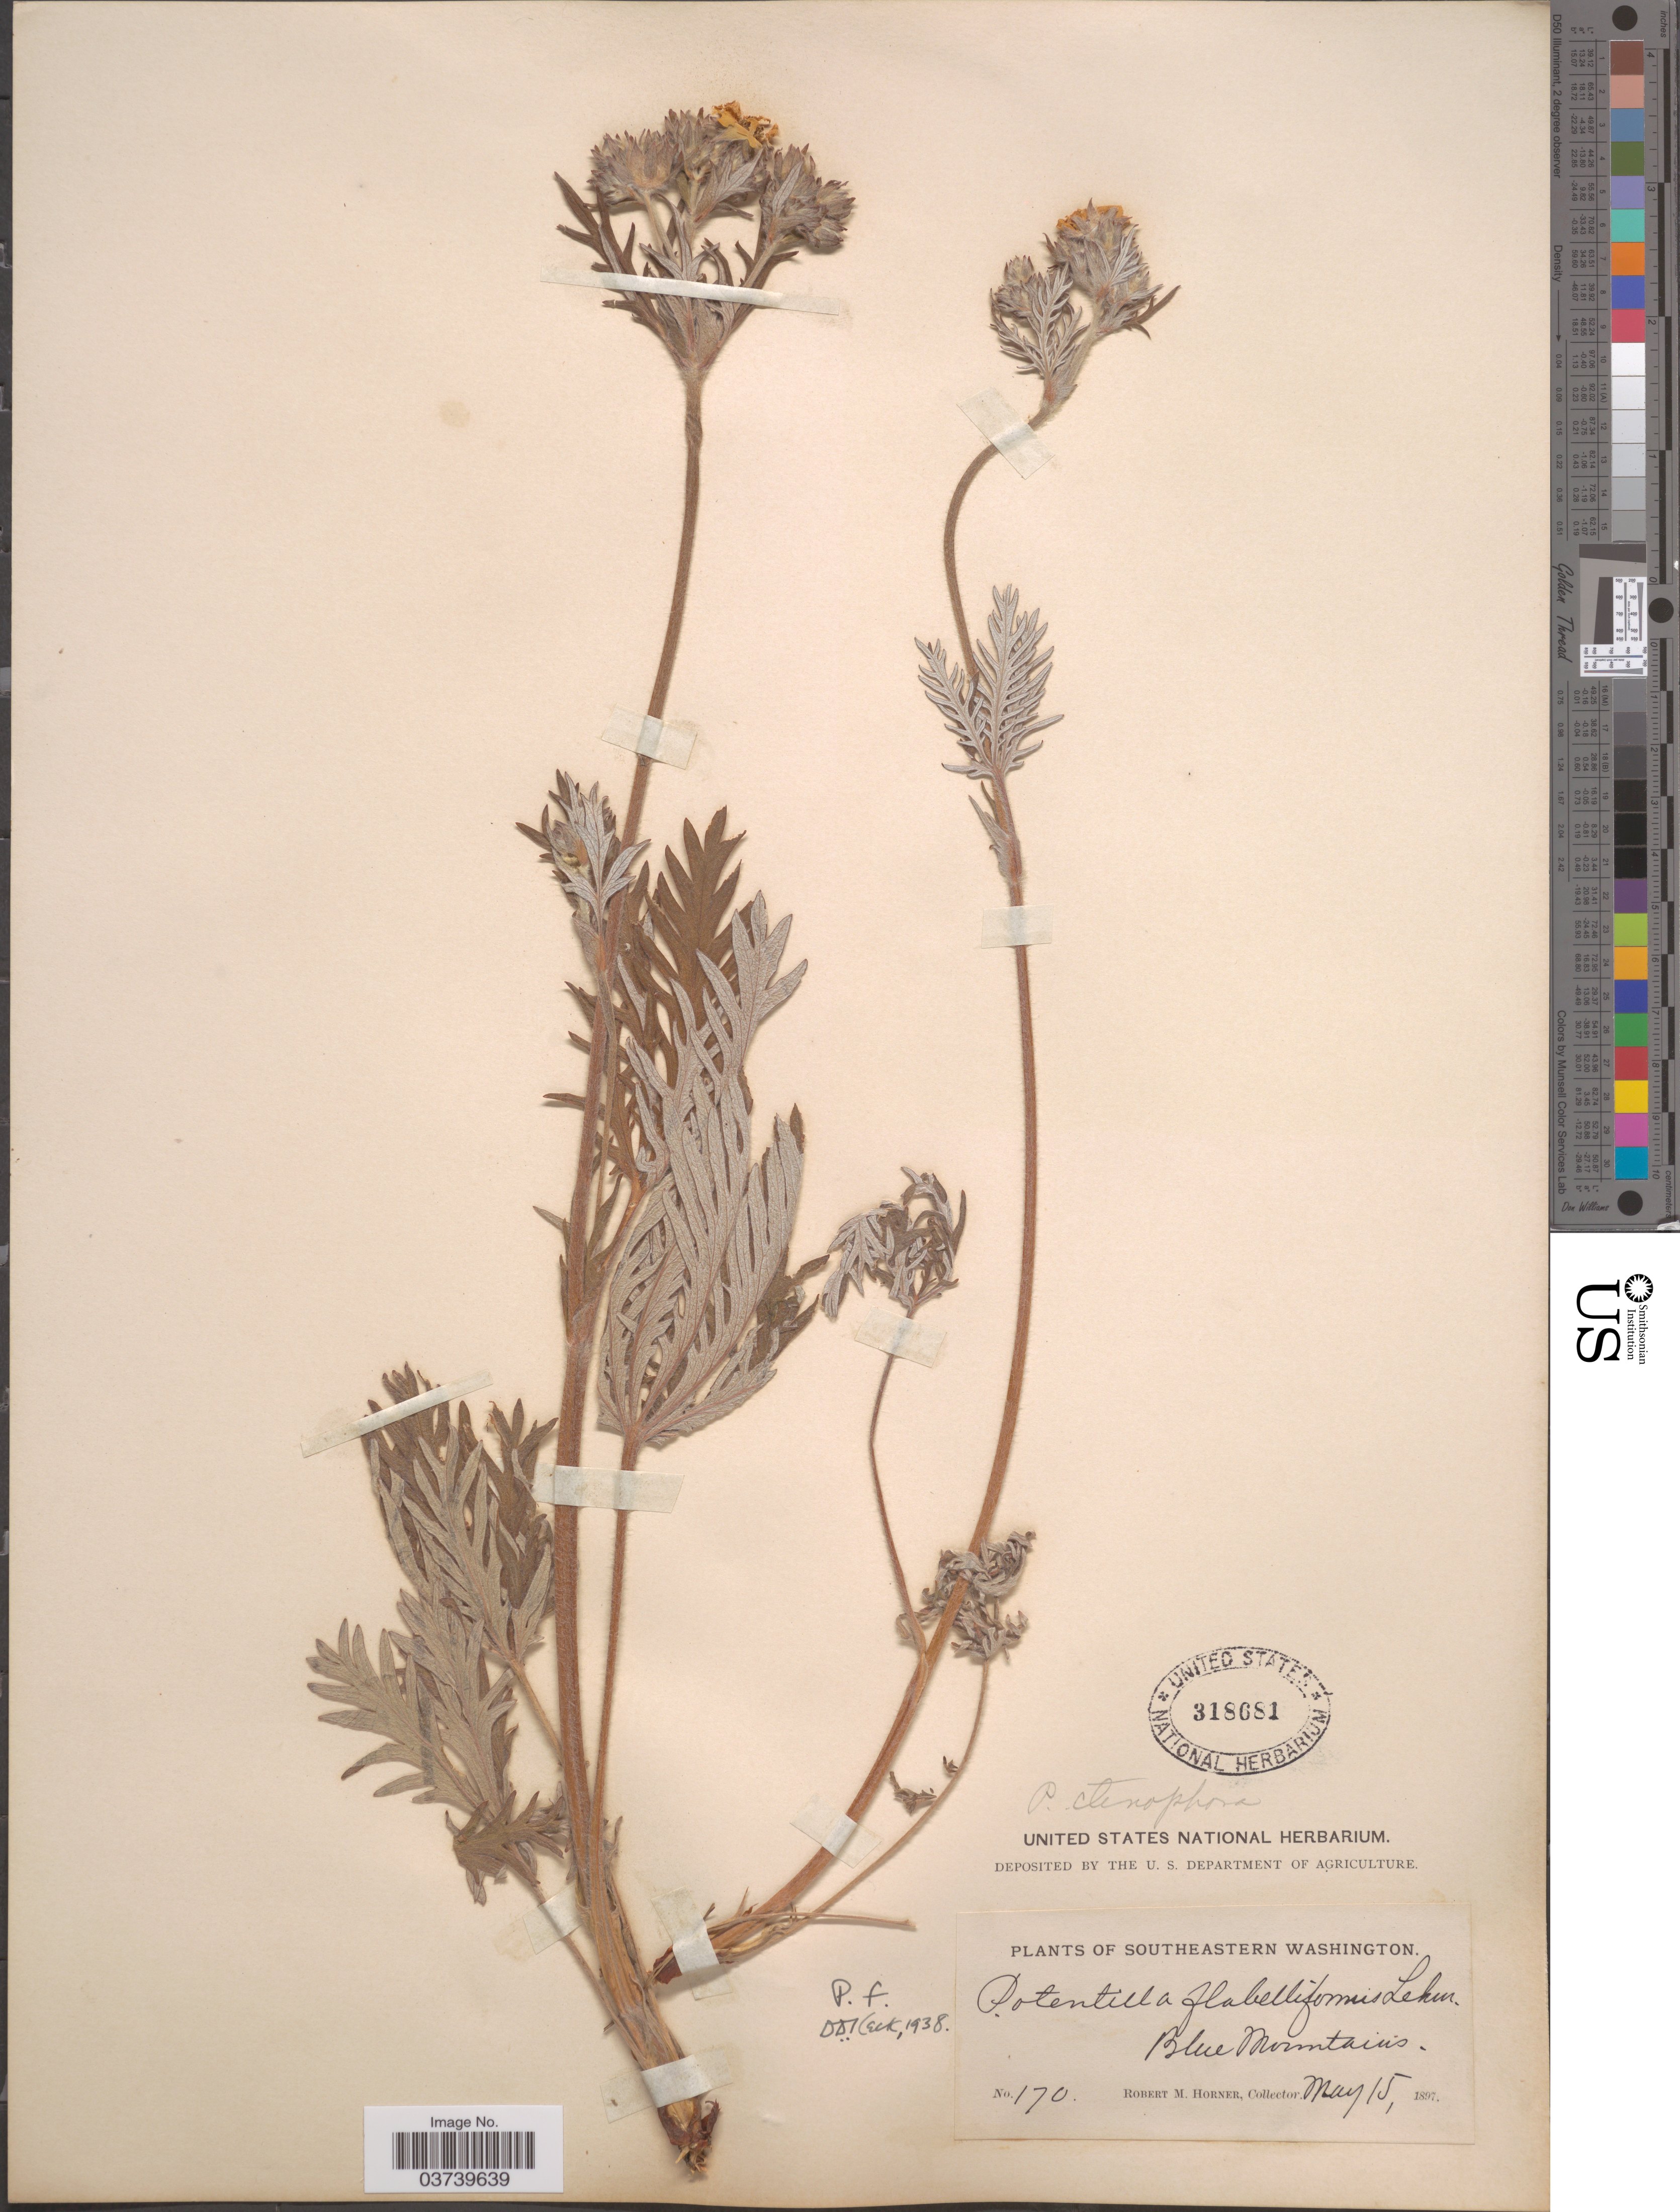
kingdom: Plantae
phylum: Tracheophyta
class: Magnoliopsida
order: Rosales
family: Rosaceae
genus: Potentilla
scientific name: Potentilla gracilis var. flabelliformis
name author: (Lehm.) Nutt.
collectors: R. Horner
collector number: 170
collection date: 1897-05-15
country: United States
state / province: Washington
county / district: Clallam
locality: Southeastern Washington. Blue Mountains.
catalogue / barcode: US 318681